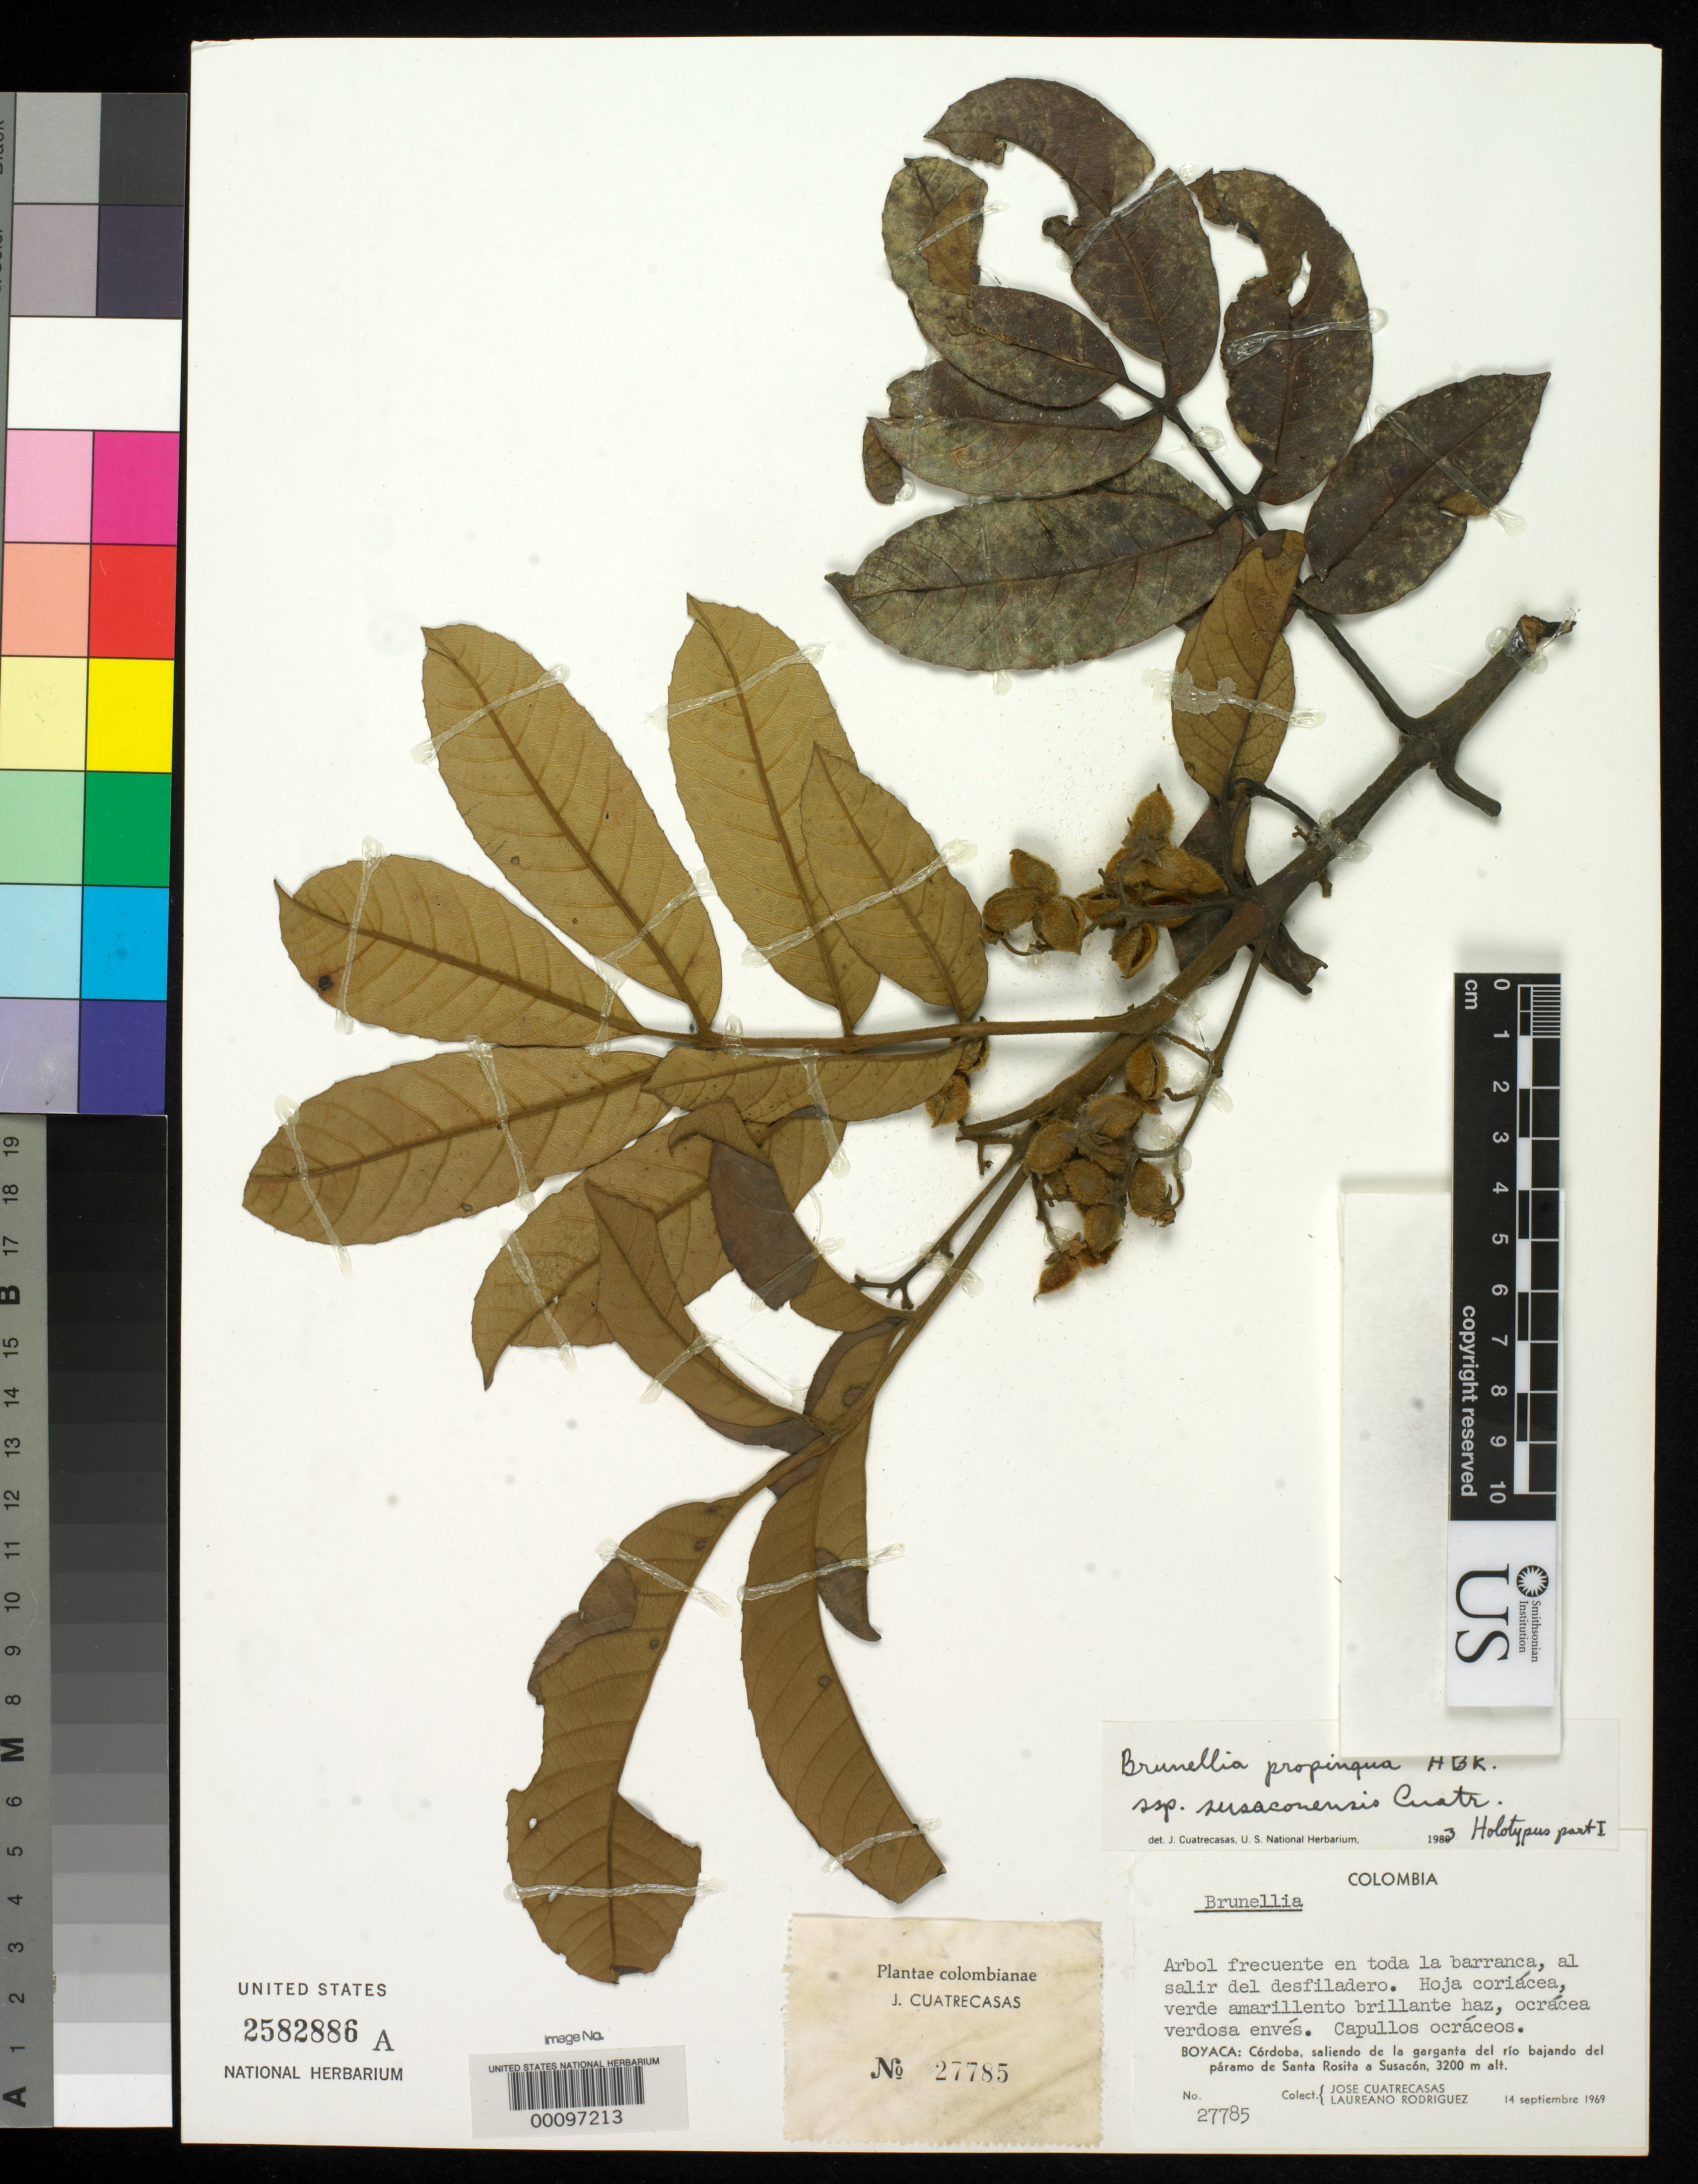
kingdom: Plantae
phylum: Tracheophyta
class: Magnoliopsida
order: Oxalidales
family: Brunelliaceae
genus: Brunellia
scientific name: Brunellia propinqua subsp. susaconensis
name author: Cuatrec.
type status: Holotype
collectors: J. Cuatrecasas & L. Rodriguez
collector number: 27785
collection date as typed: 14 Sep 1969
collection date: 1969-09-14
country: Colombia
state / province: Boyacá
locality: "Cordoba" in Canyon of Rio Susacon, going down from Paramo de Santa Rosita to Susacon.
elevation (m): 3200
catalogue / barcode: US 2582886